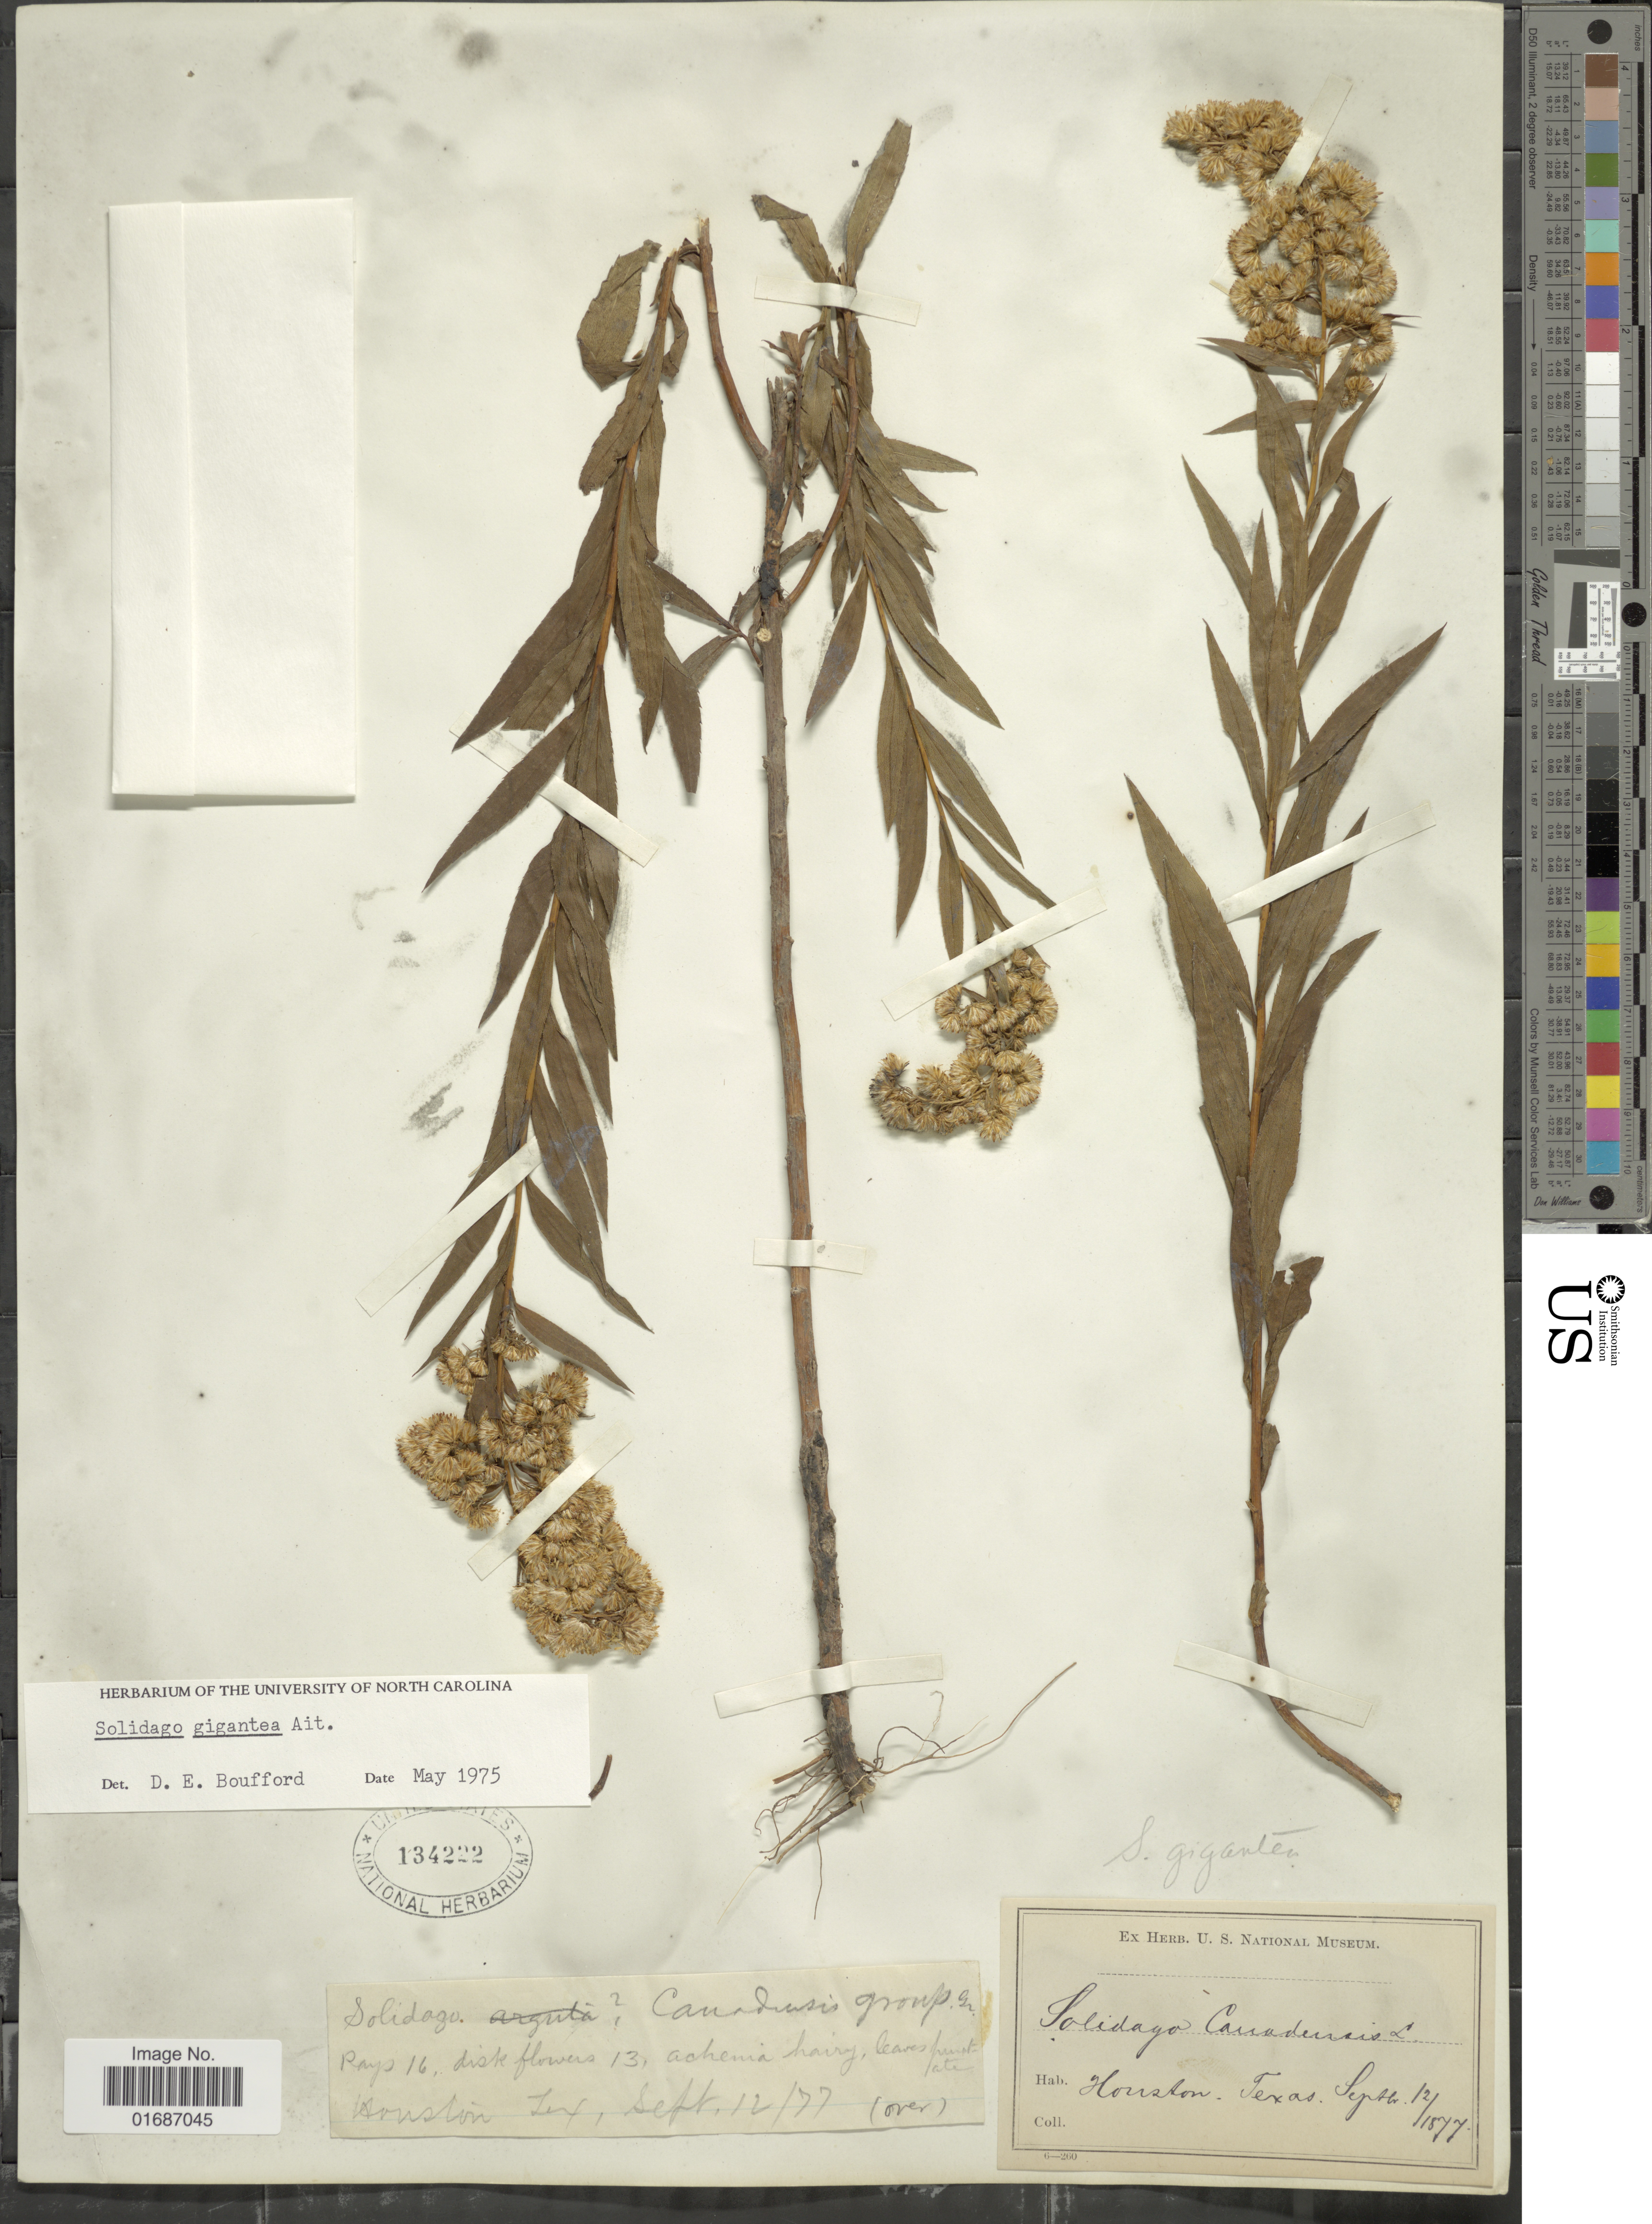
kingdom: Plantae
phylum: Tracheophyta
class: Magnoliopsida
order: Asterales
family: Asteraceae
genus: Solidago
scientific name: Solidago gigantea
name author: Aiton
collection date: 1877-09-12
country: United States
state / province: Texas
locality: Houston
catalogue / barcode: US 134222